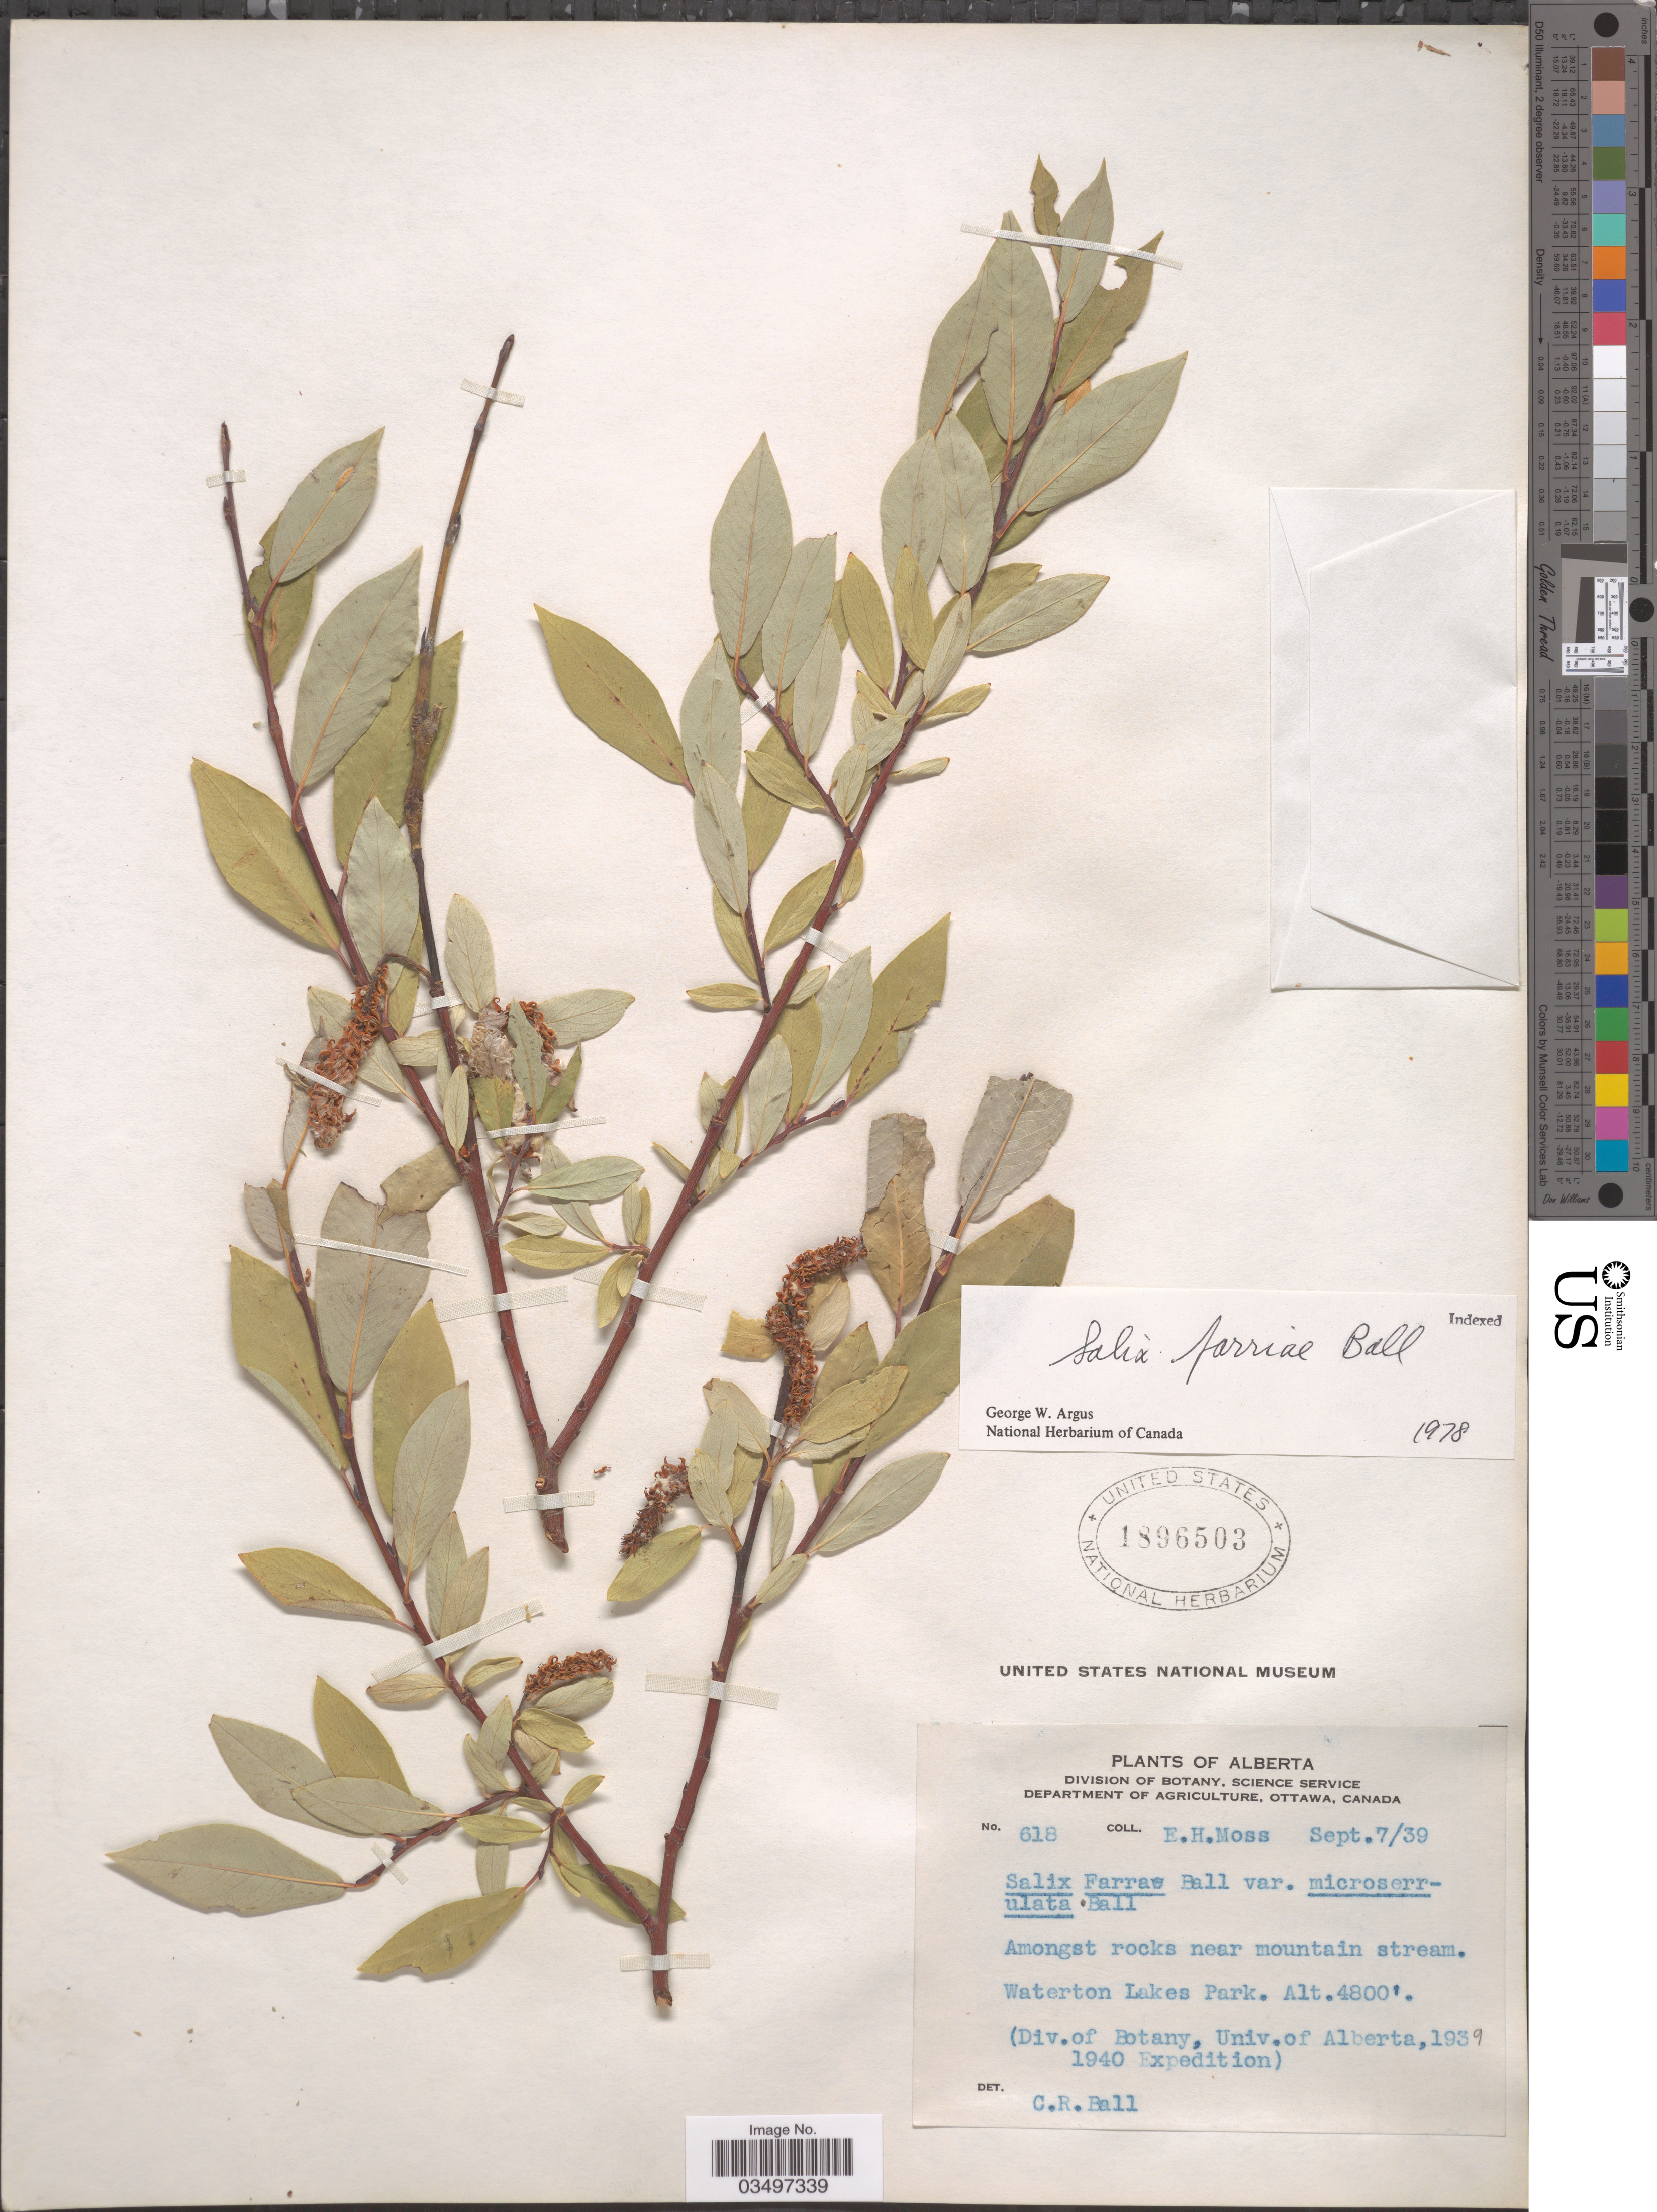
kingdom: Plantae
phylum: Tracheophyta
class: Magnoliopsida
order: Malpighiales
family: Salicaceae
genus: Salix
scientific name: Salix farrae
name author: C.R. Ball in Standl.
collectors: E. Moss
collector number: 618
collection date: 1939-09-07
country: Canada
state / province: Alberta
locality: Waterton Lakes Park.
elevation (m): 1463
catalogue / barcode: US 1896503